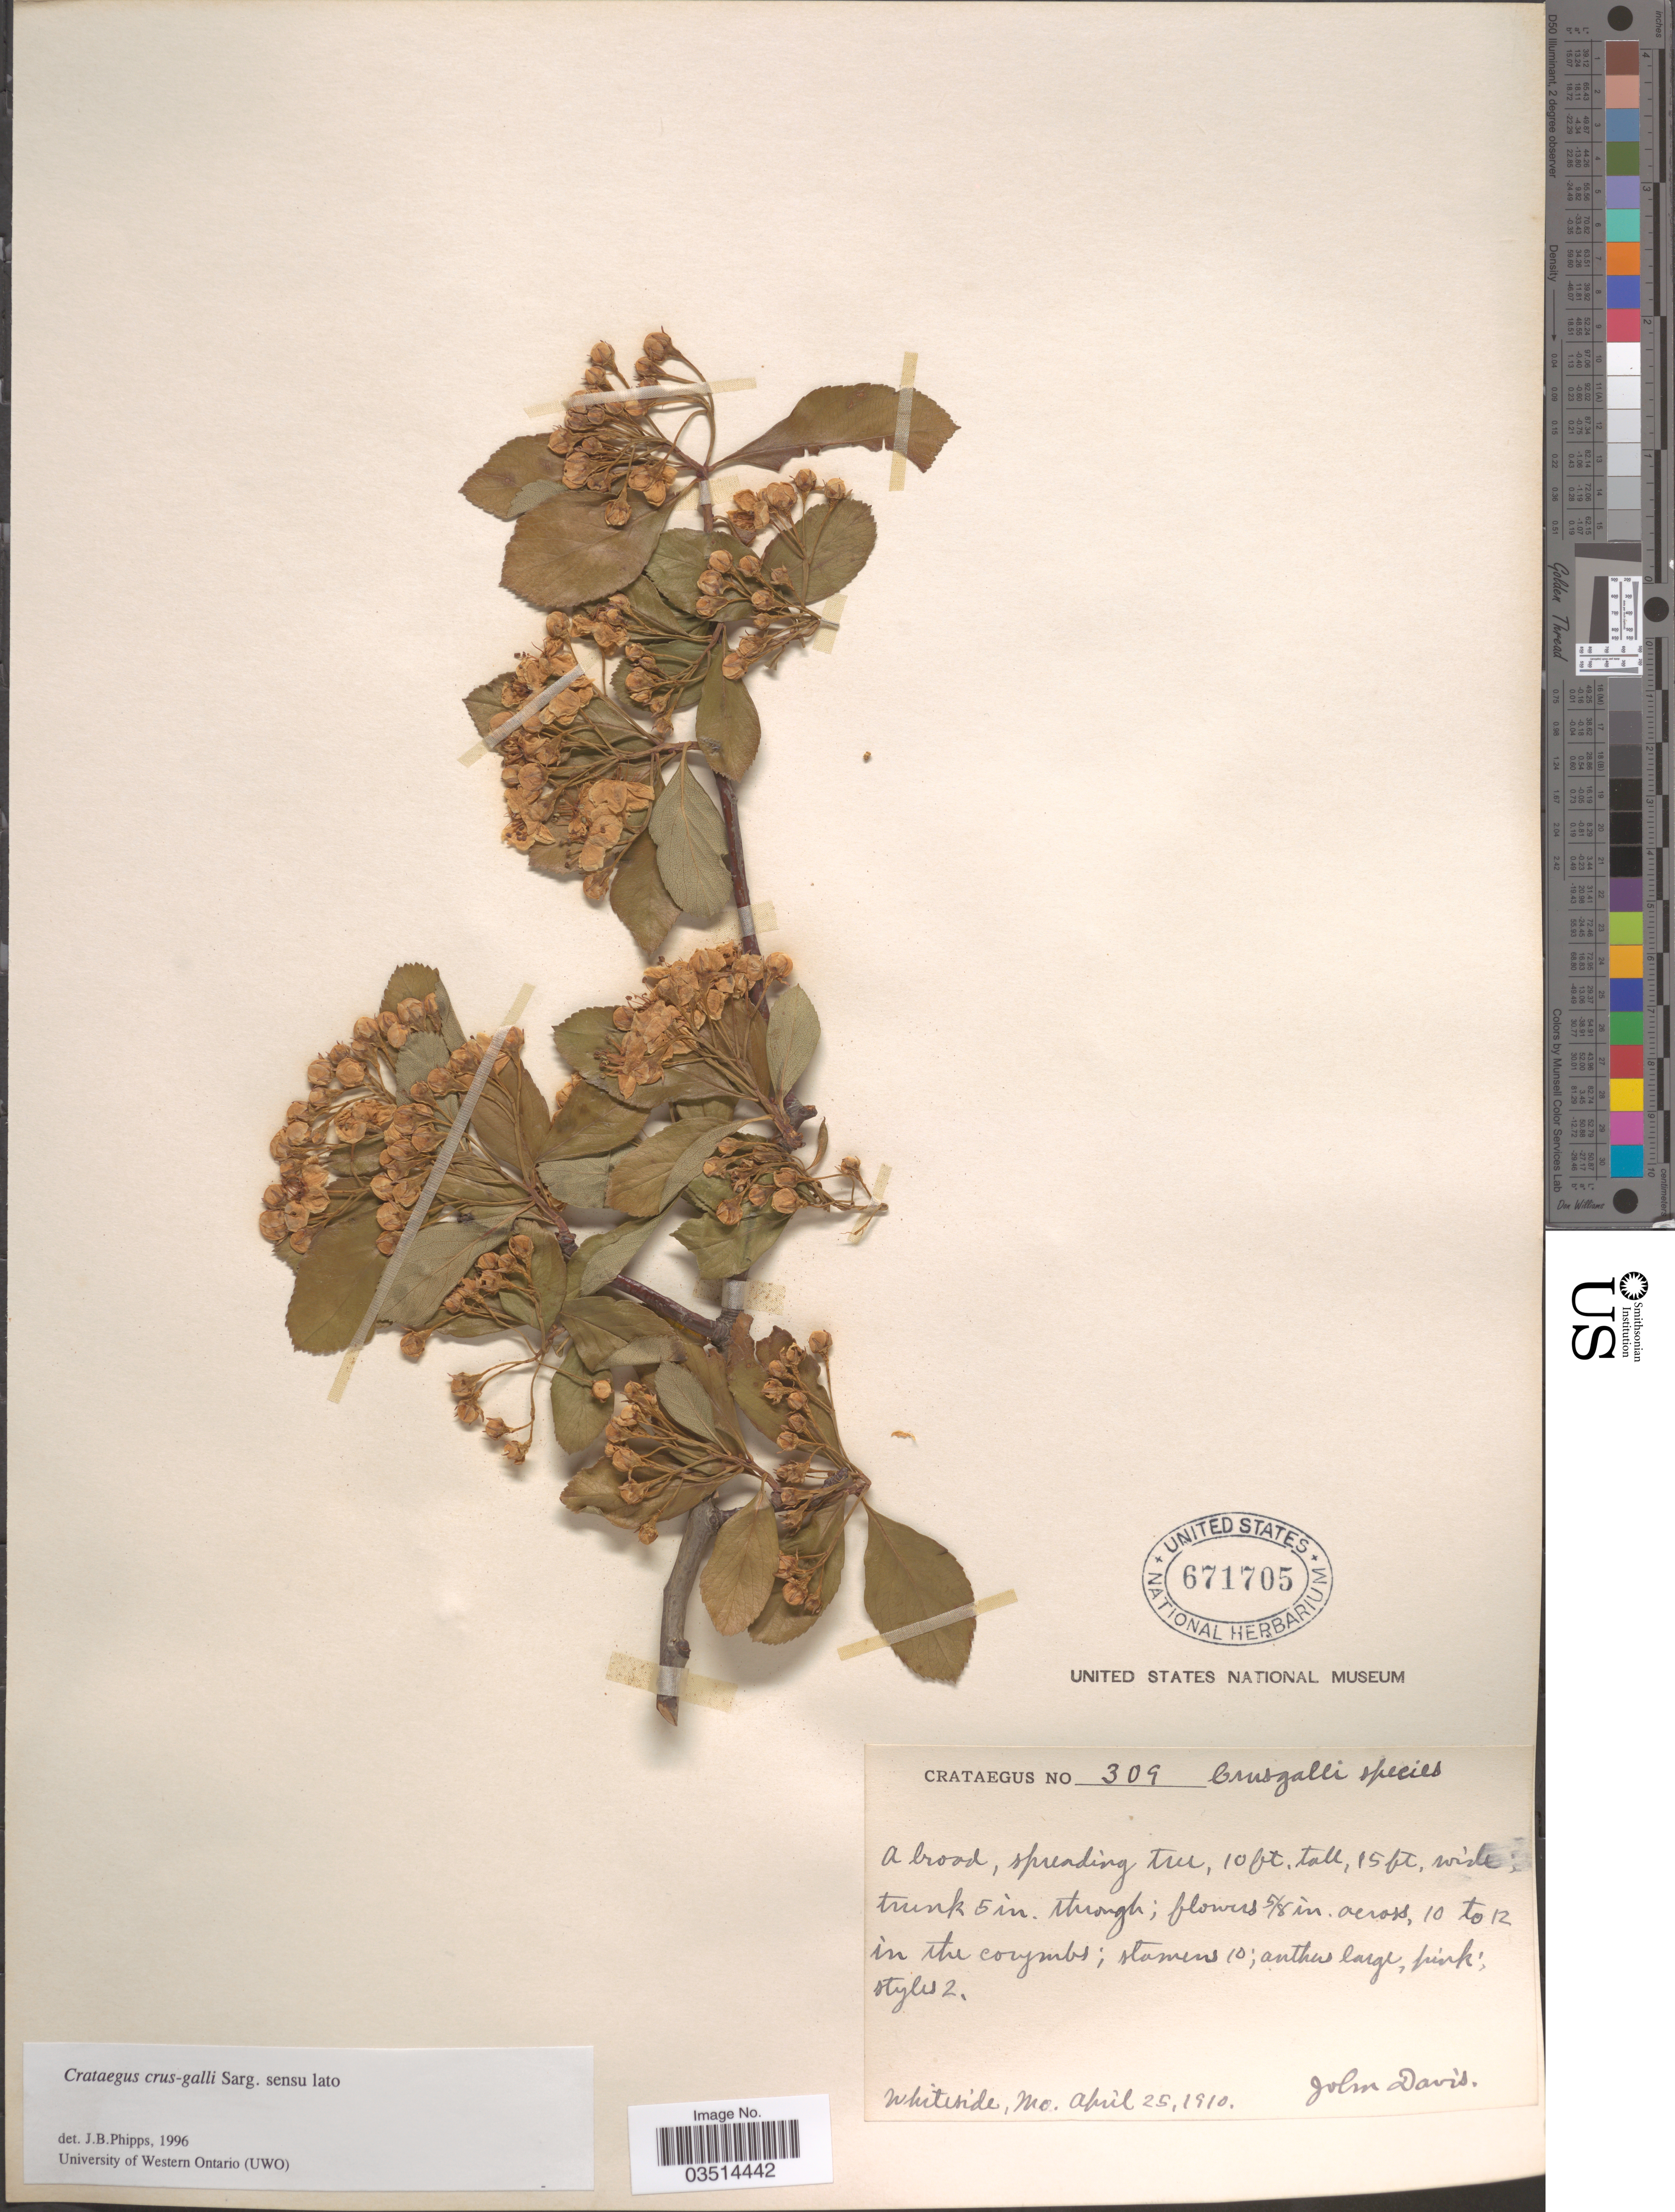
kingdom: Plantae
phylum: Tracheophyta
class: Magnoliopsida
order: Rosales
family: Rosaceae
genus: Crataegus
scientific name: Crataegus crus-galli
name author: L.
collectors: J. Davis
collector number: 309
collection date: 1910-04-25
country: United States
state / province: Missouri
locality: Whiteside.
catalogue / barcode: US 671705